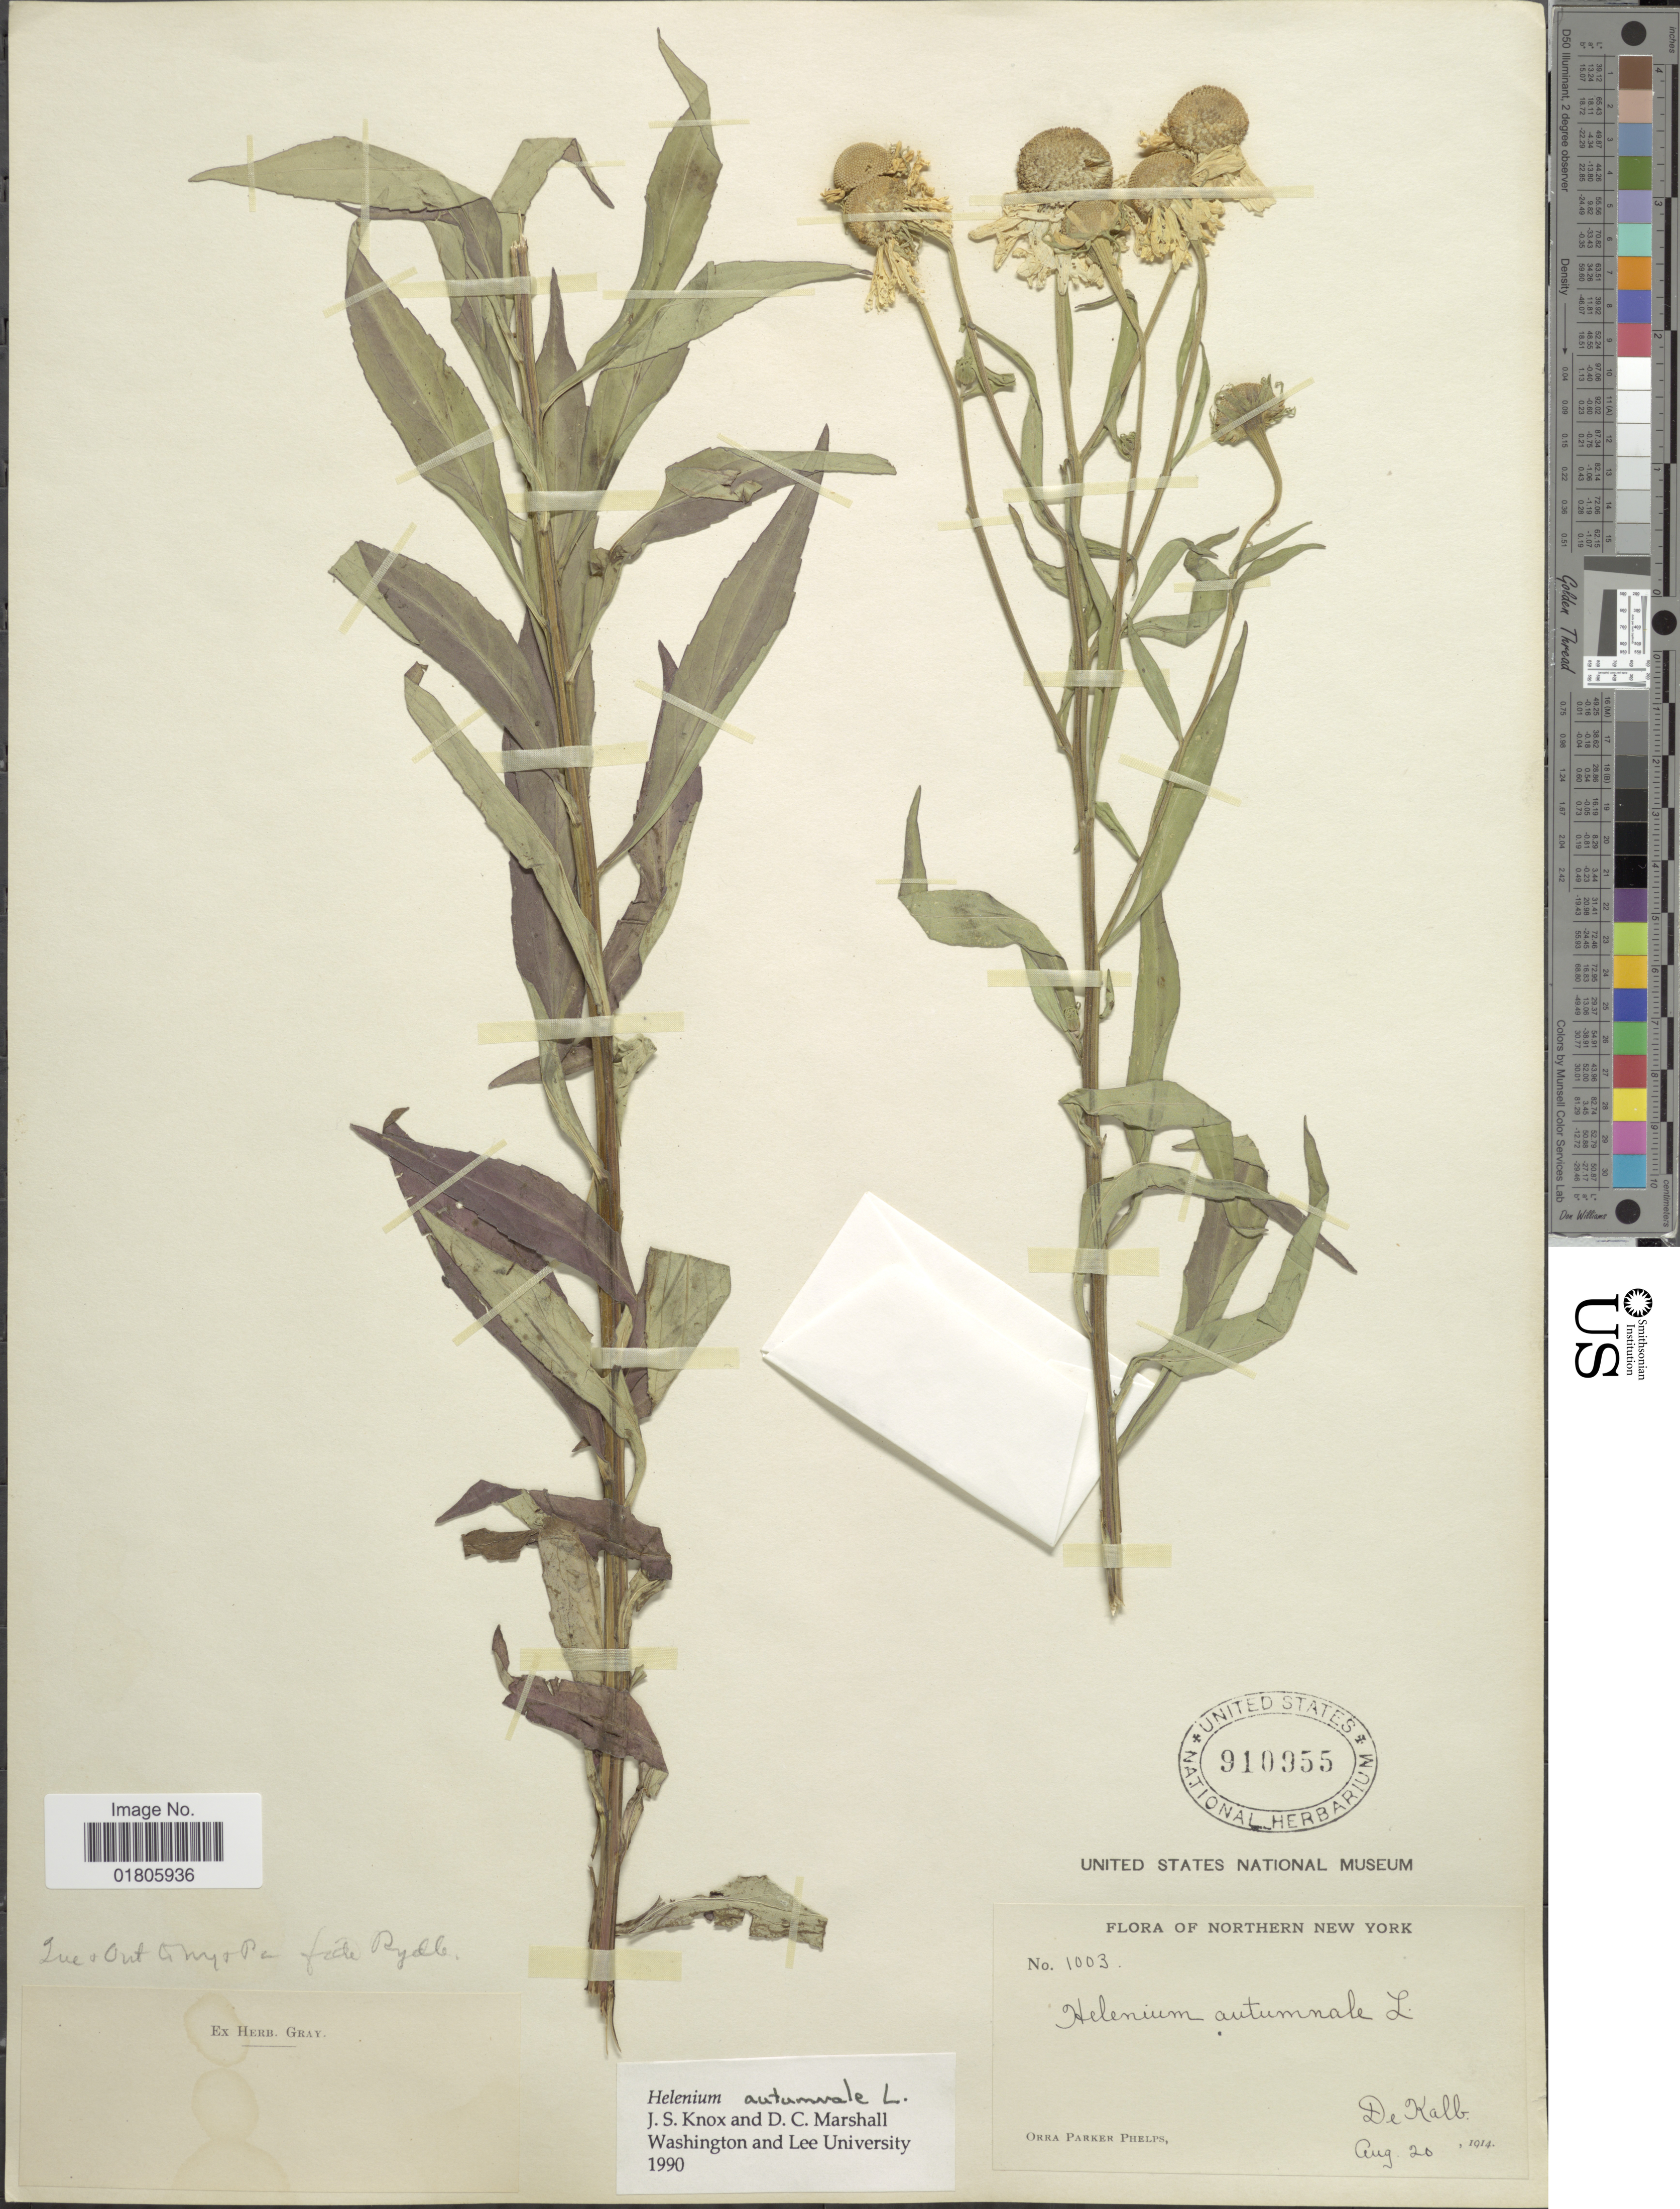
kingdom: Plantae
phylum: Tracheophyta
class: Magnoliopsida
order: Asterales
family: Asteraceae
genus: Helenium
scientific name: Helenium autumnale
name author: L.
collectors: O. P. Phelps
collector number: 1003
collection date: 1914-08-20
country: United States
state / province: New York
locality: Northern New York, De Kalb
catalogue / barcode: US 910955